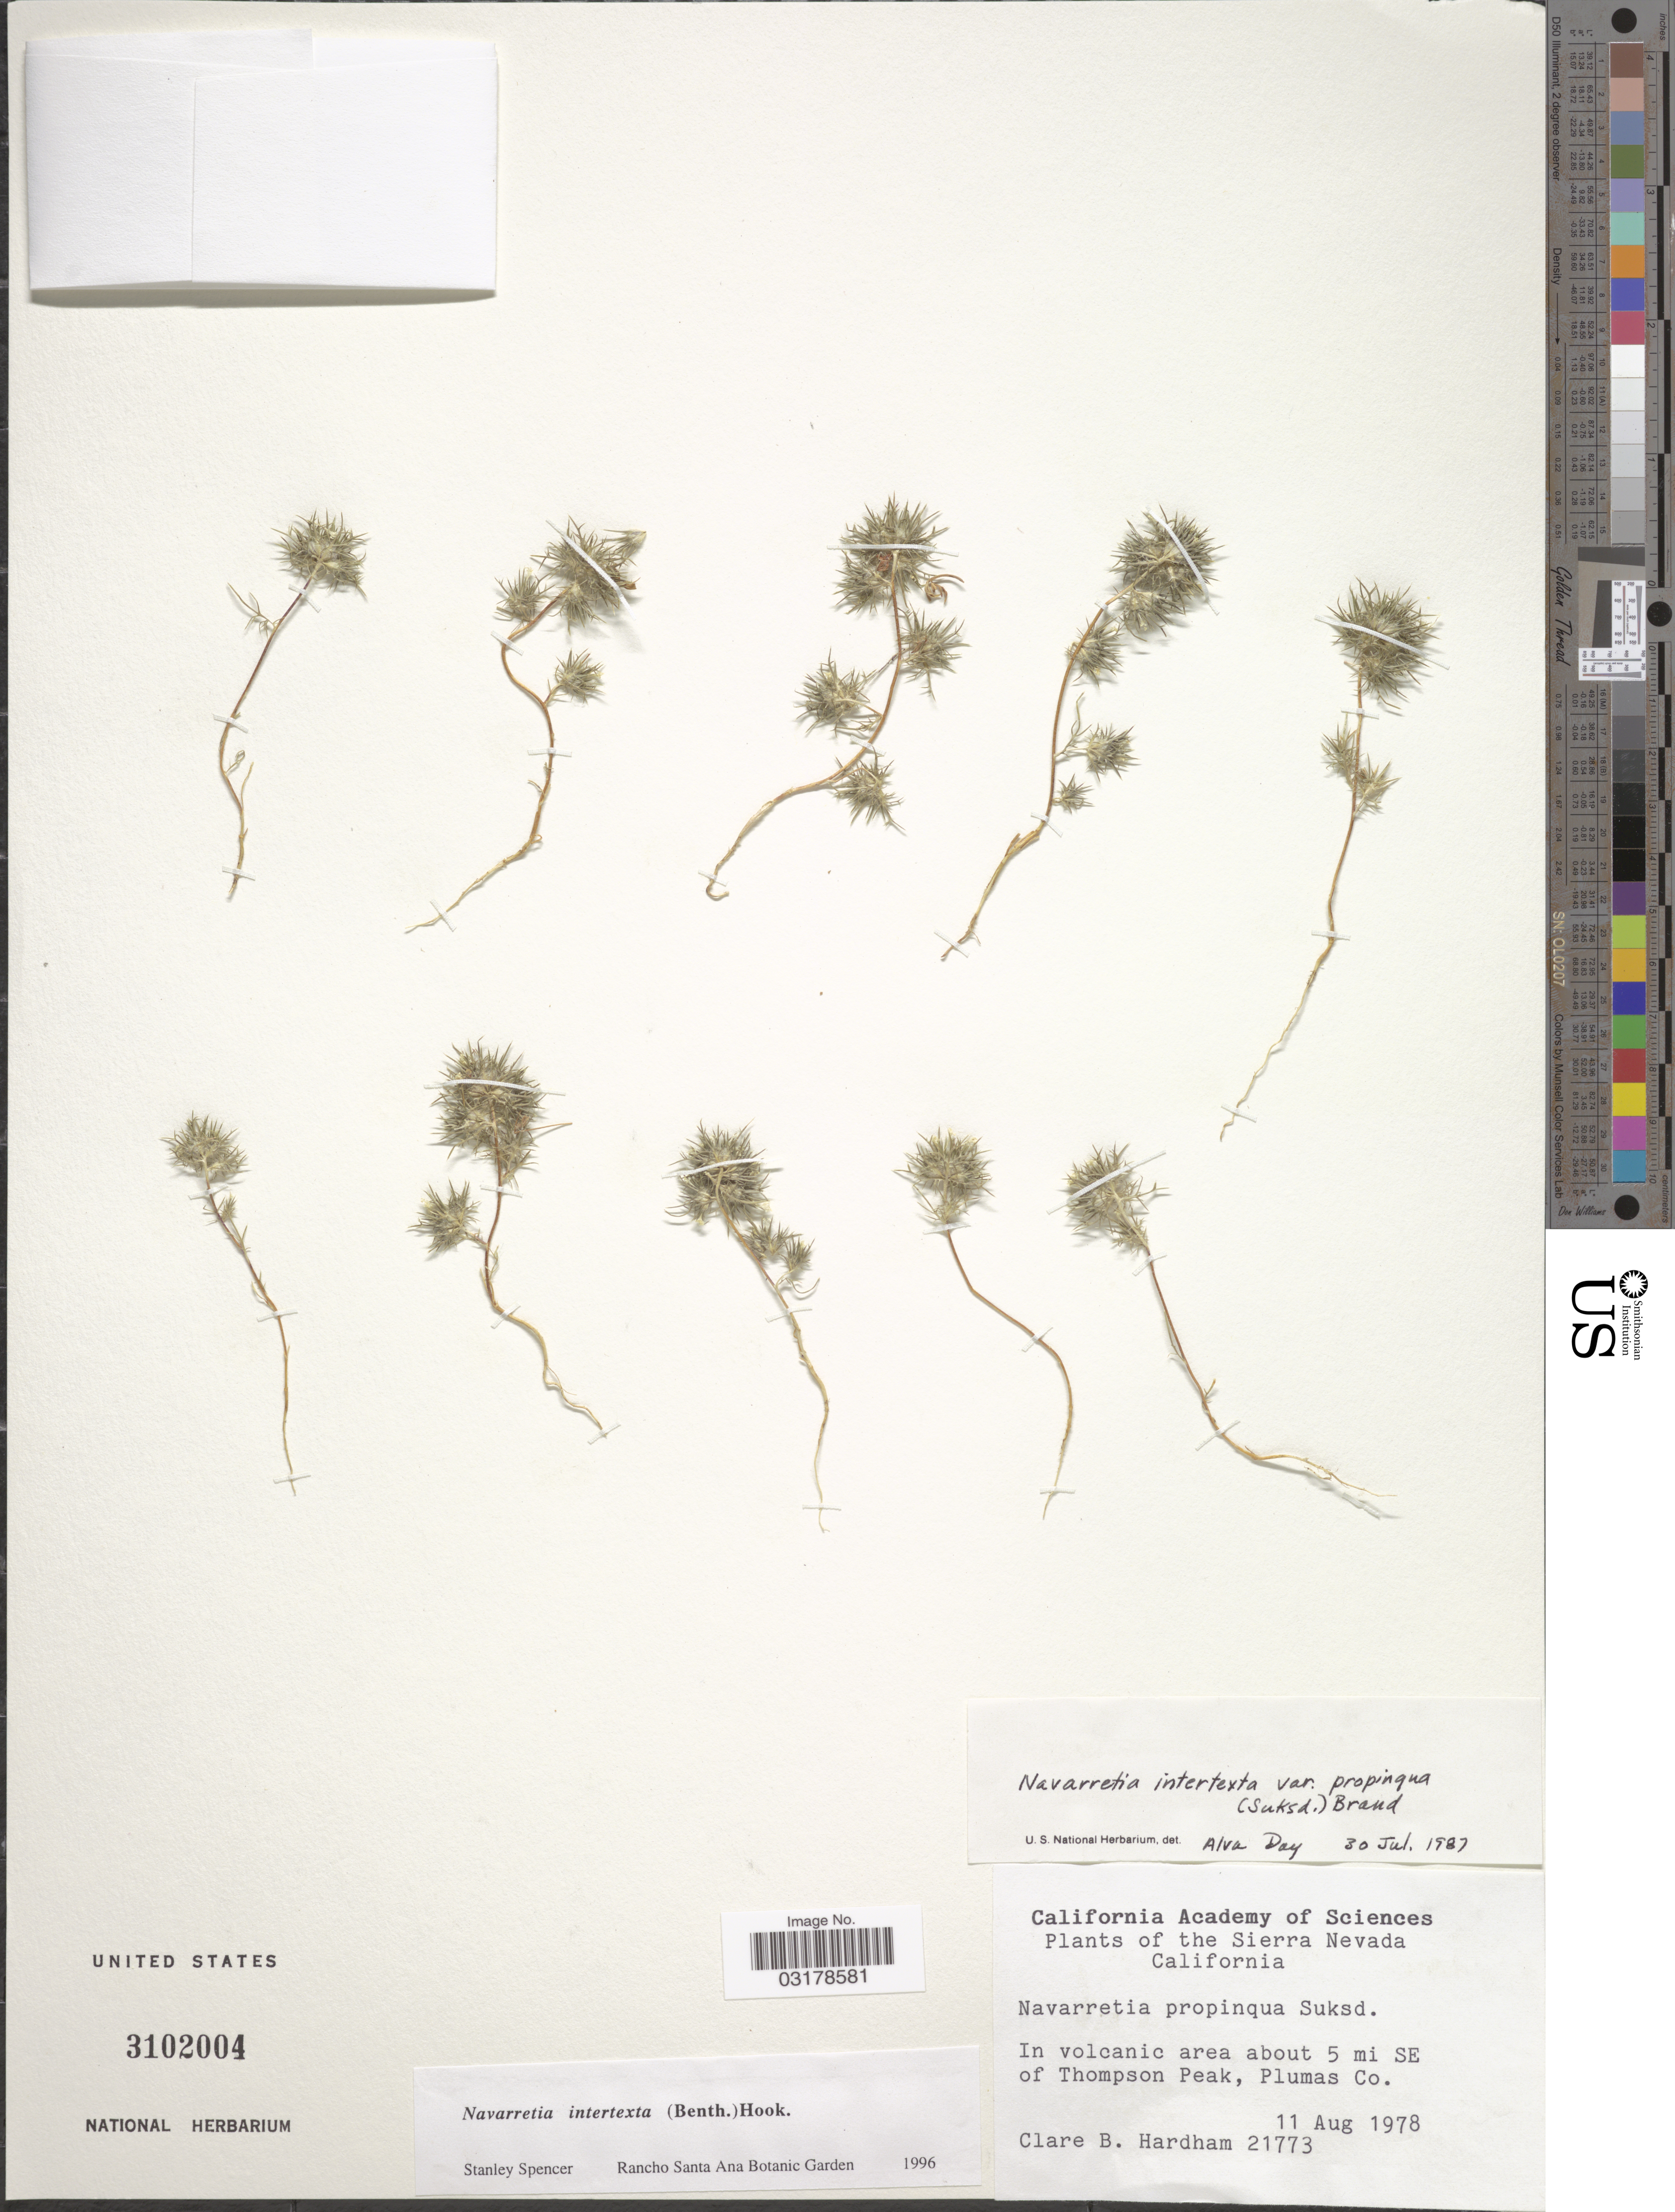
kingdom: Plantae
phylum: Tracheophyta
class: Magnoliopsida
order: Ericales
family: Polemoniaceae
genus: Navarretia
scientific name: Navarretia intertexta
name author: (Benth.) Hook.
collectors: C. Hardham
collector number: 21773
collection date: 1978-08-11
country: United States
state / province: California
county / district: Plumas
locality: The Sierra Nevada. In volcanic area about 5 mi SE of Thompson Peak, Plumas Co.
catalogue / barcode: US 3102004